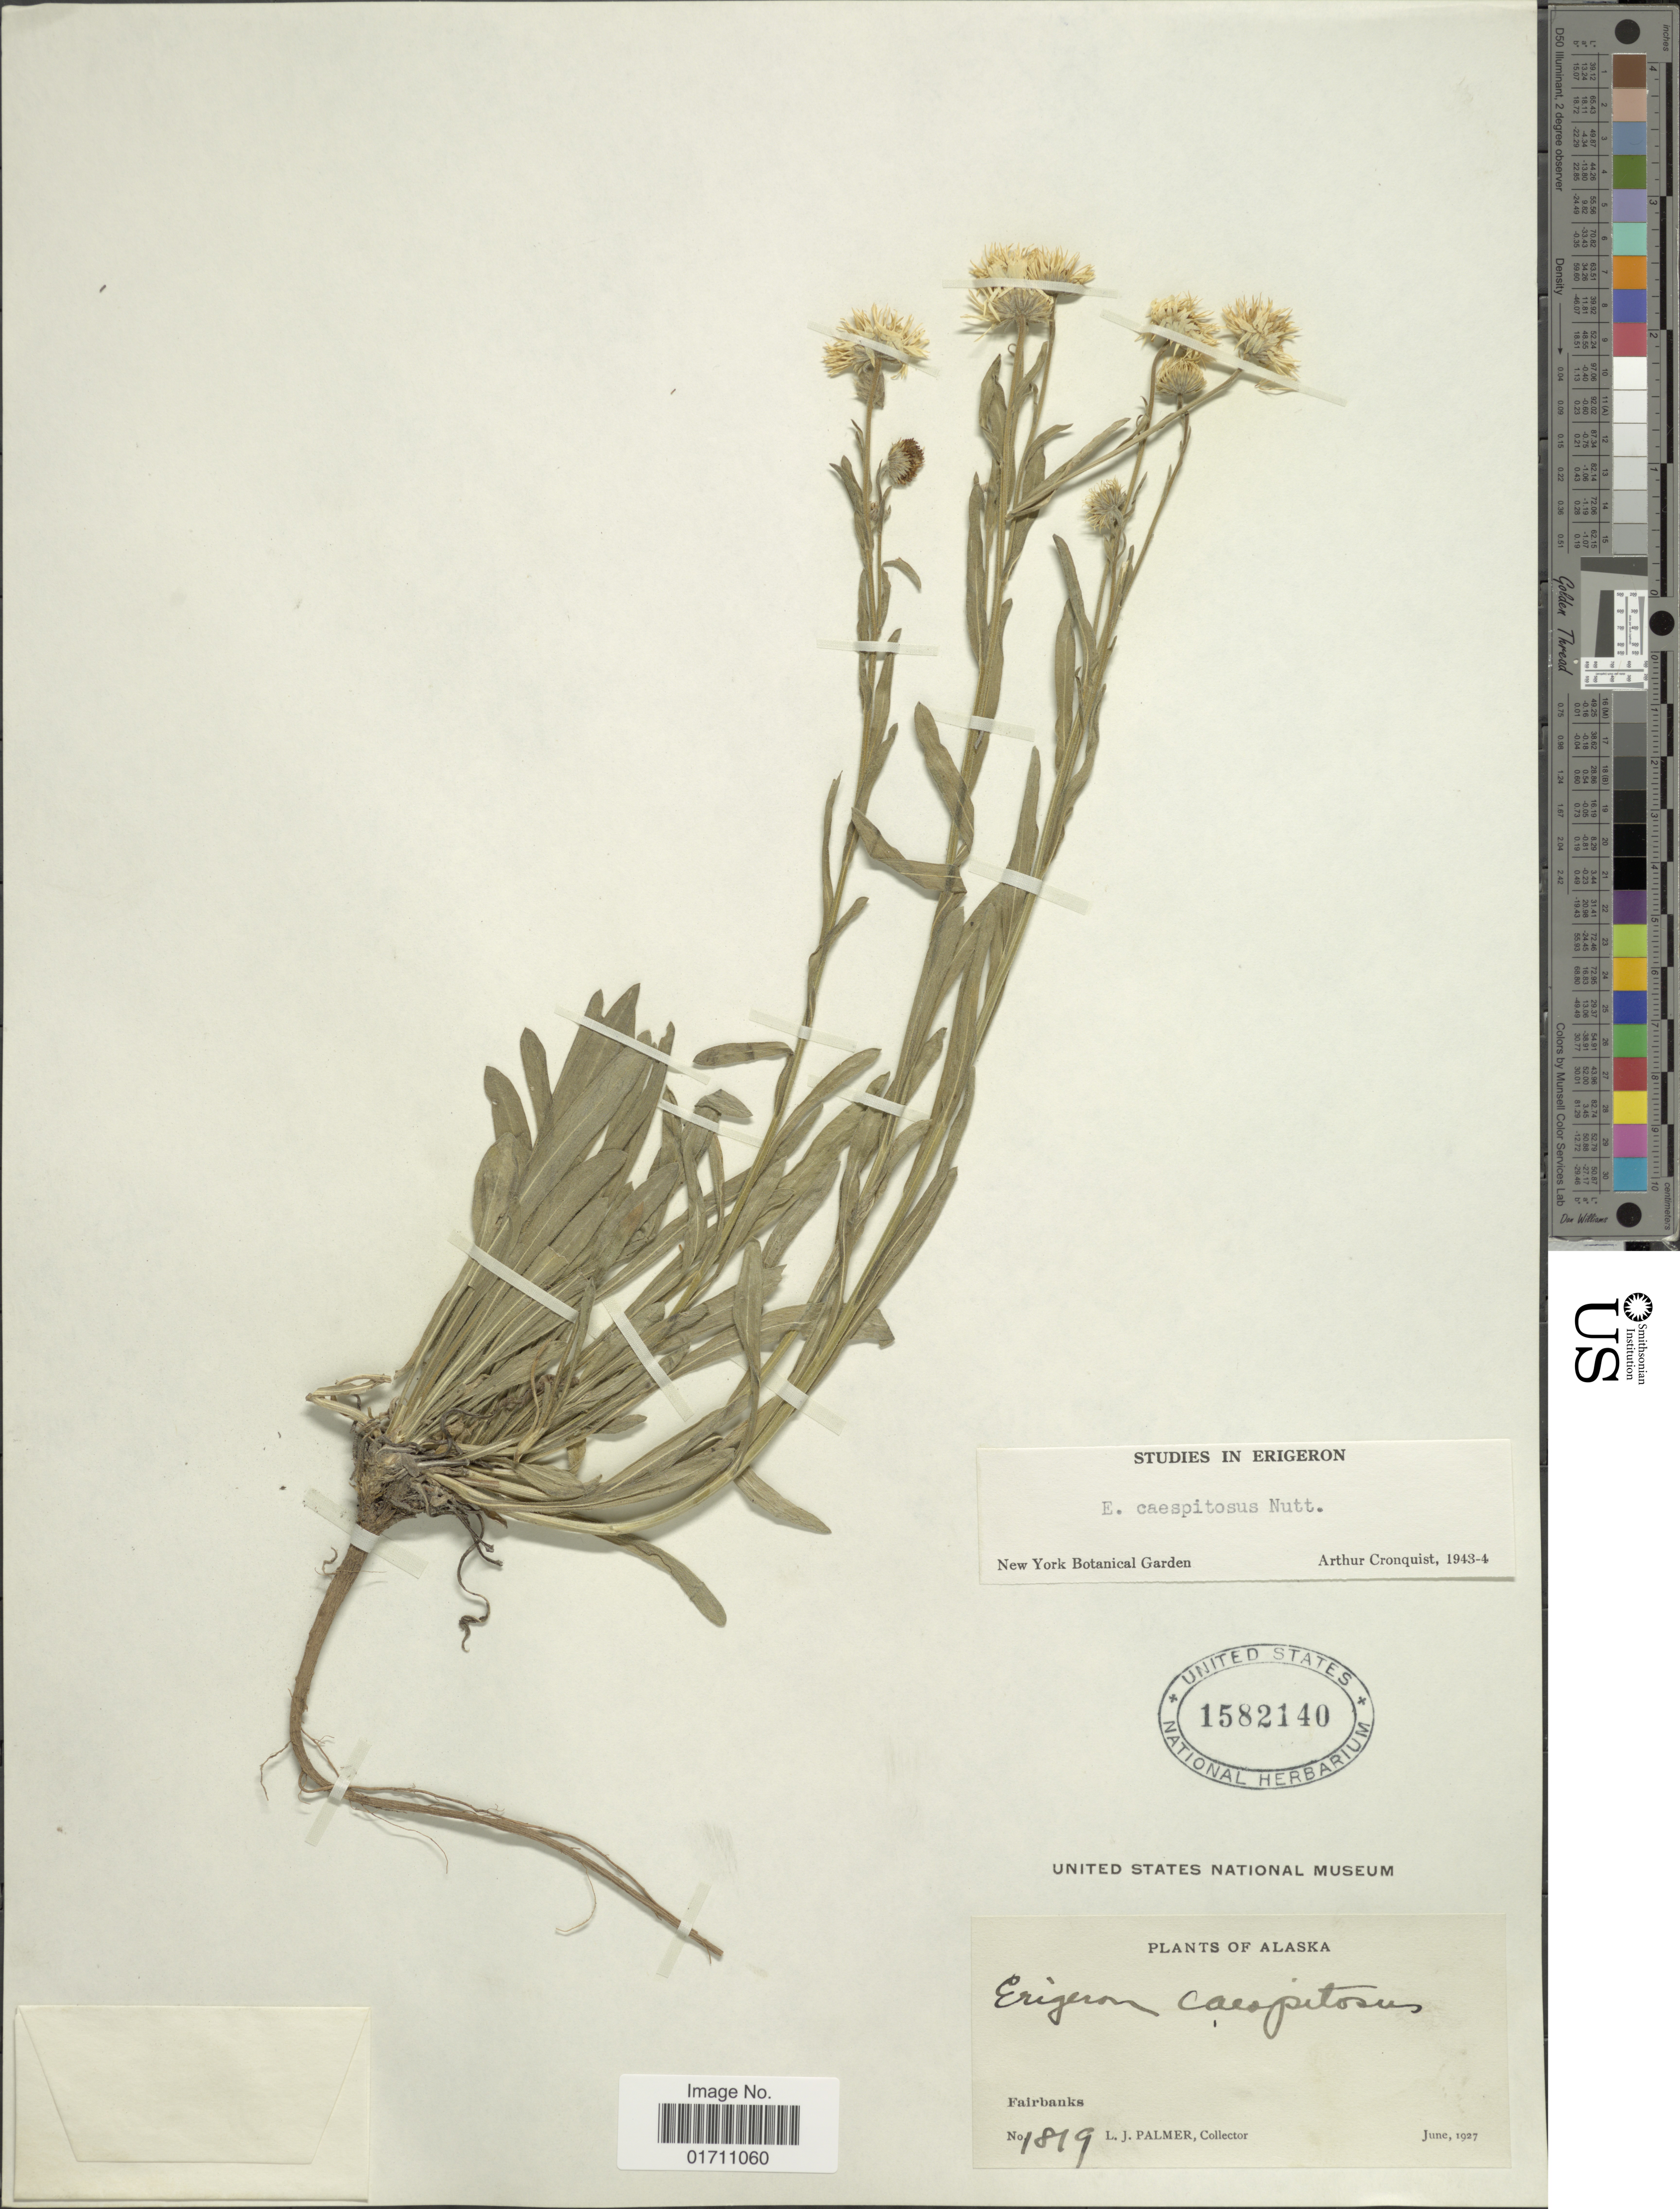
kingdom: Plantae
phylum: Tracheophyta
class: Magnoliopsida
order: Asterales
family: Asteraceae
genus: Erigeron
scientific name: Erigeron caespitosus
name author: Nutt.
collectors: L. J. Palmer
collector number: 1819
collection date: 1927-06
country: United States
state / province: Alaska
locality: Fairbanks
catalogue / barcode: US 1582140